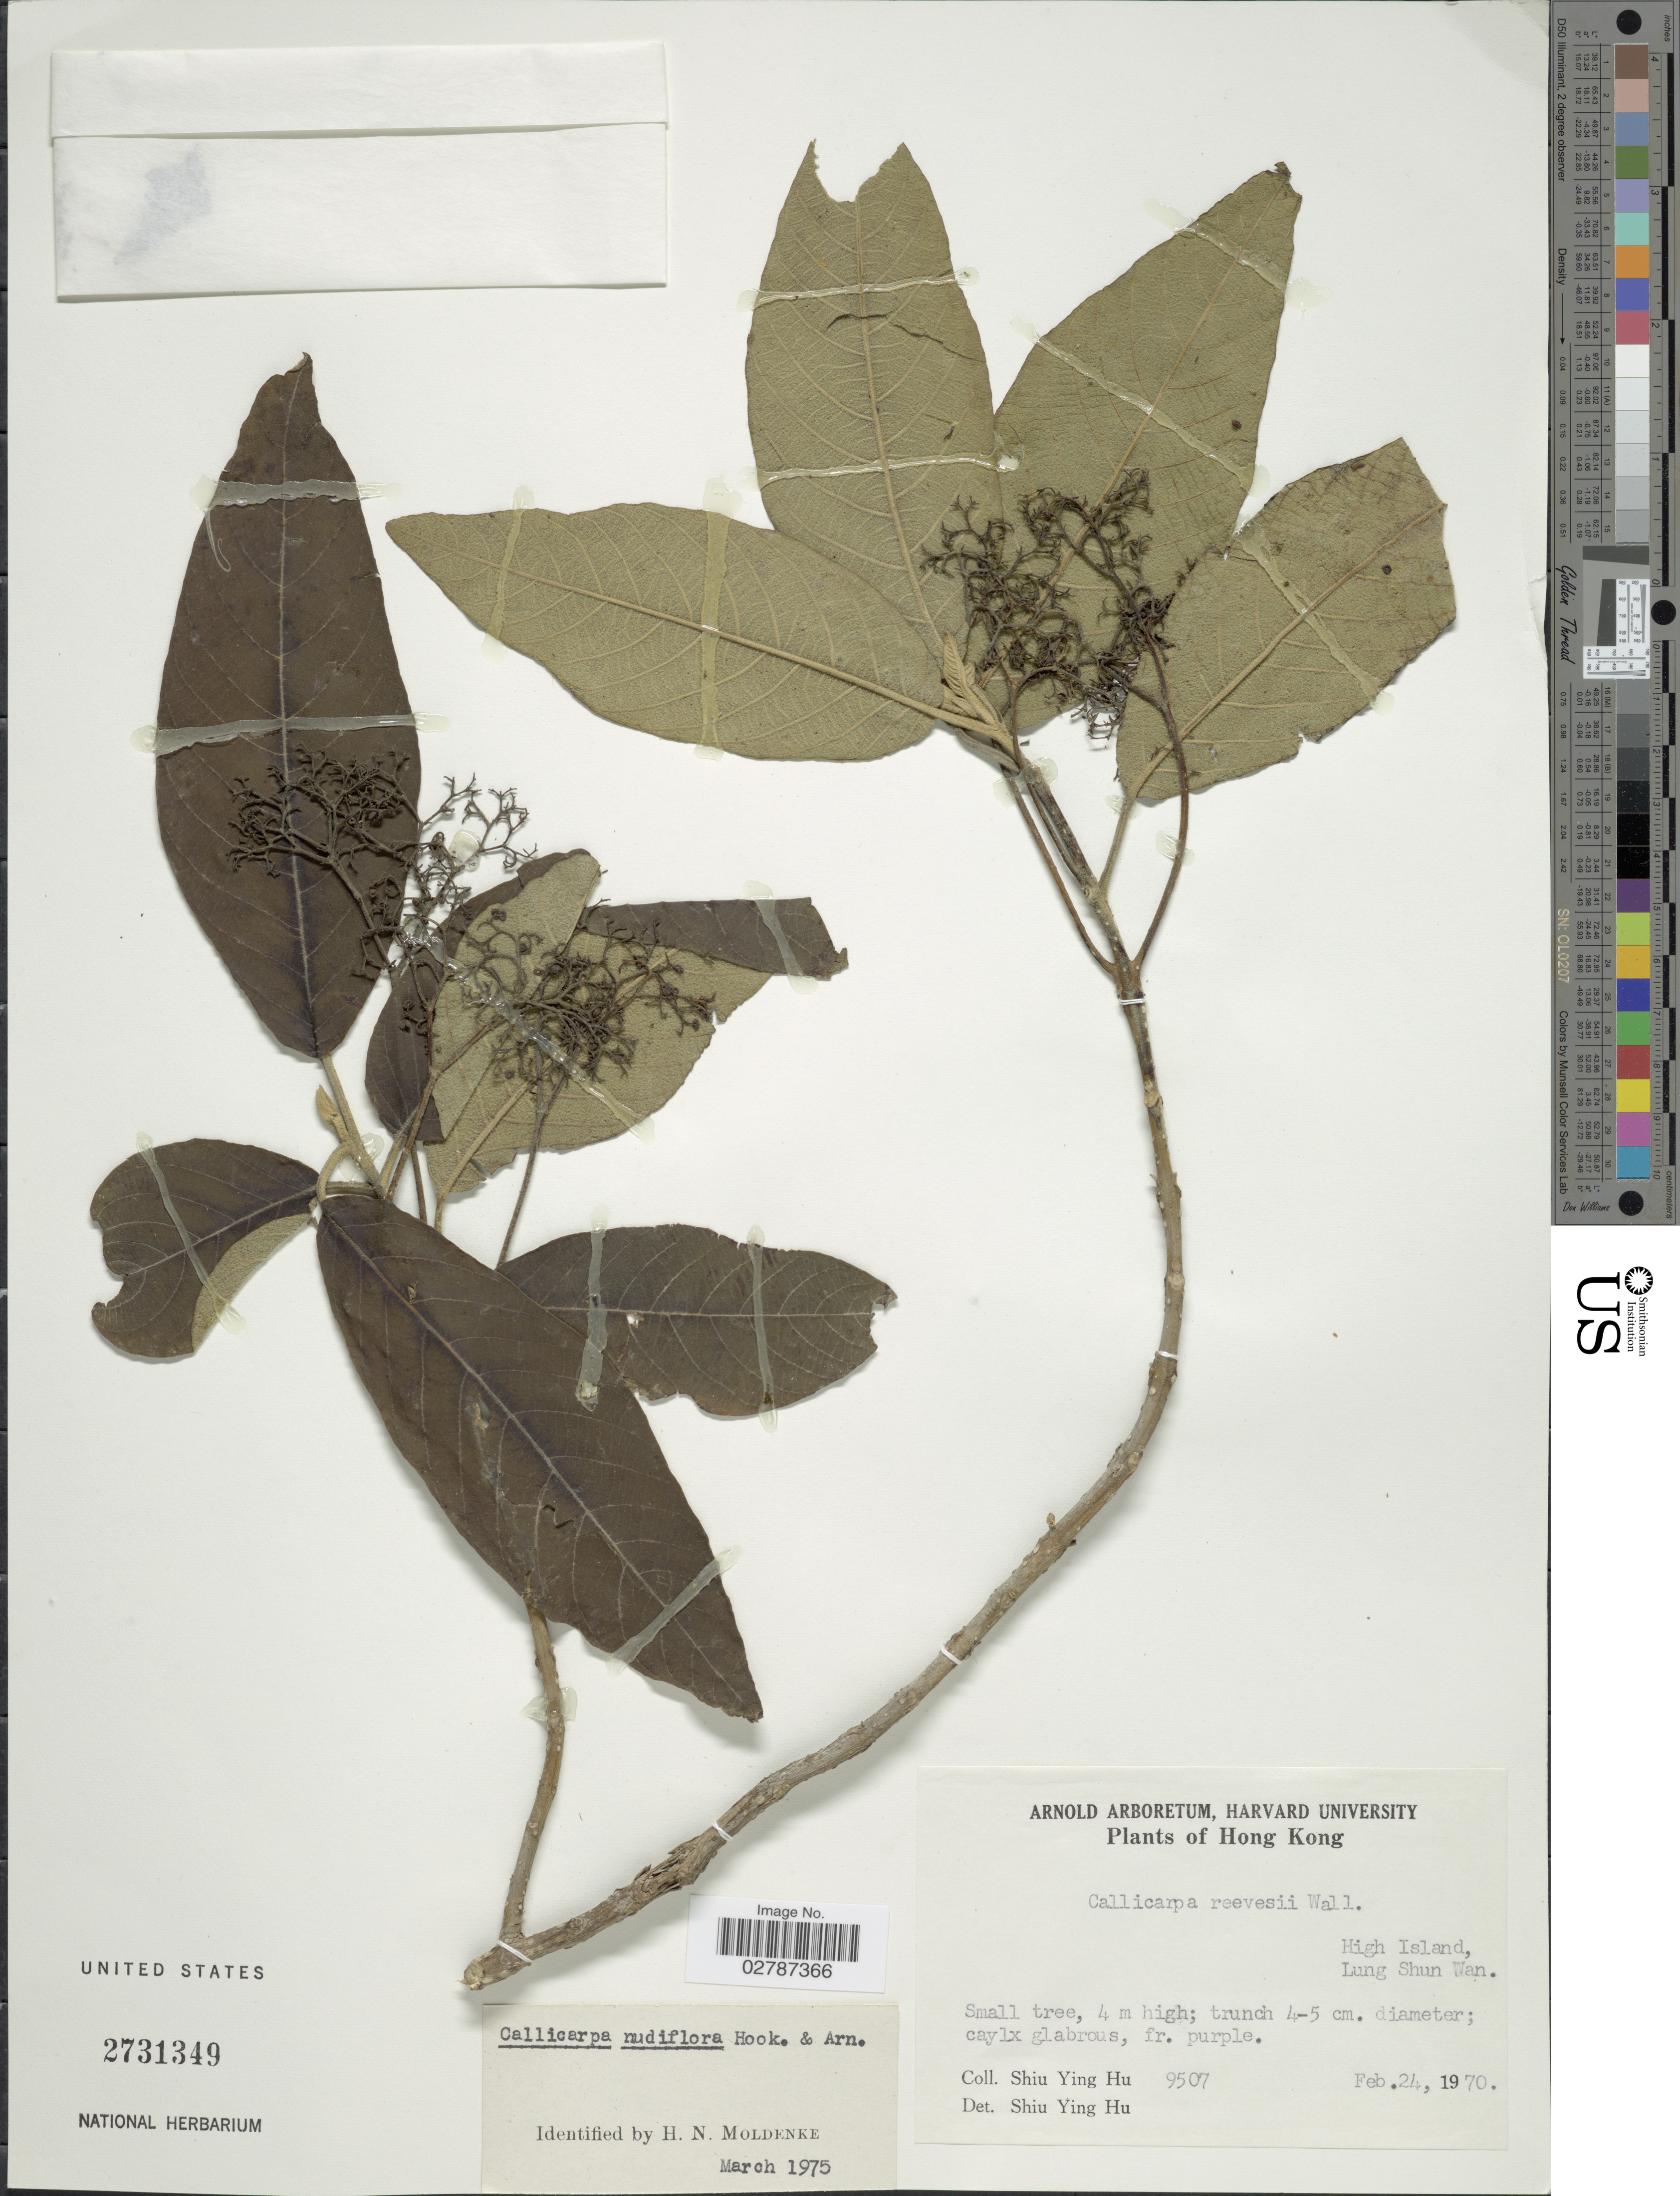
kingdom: Plantae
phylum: Tracheophyta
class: Magnoliopsida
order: Lamiales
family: Lamiaceae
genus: Callicarpa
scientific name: Callicarpa nudiflora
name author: Hook. & Arn.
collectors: S. Y. Hu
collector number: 9507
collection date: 1970-02-24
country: China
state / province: Hong Kong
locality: High Island. Lung Shun Wan.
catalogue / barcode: US 2731349